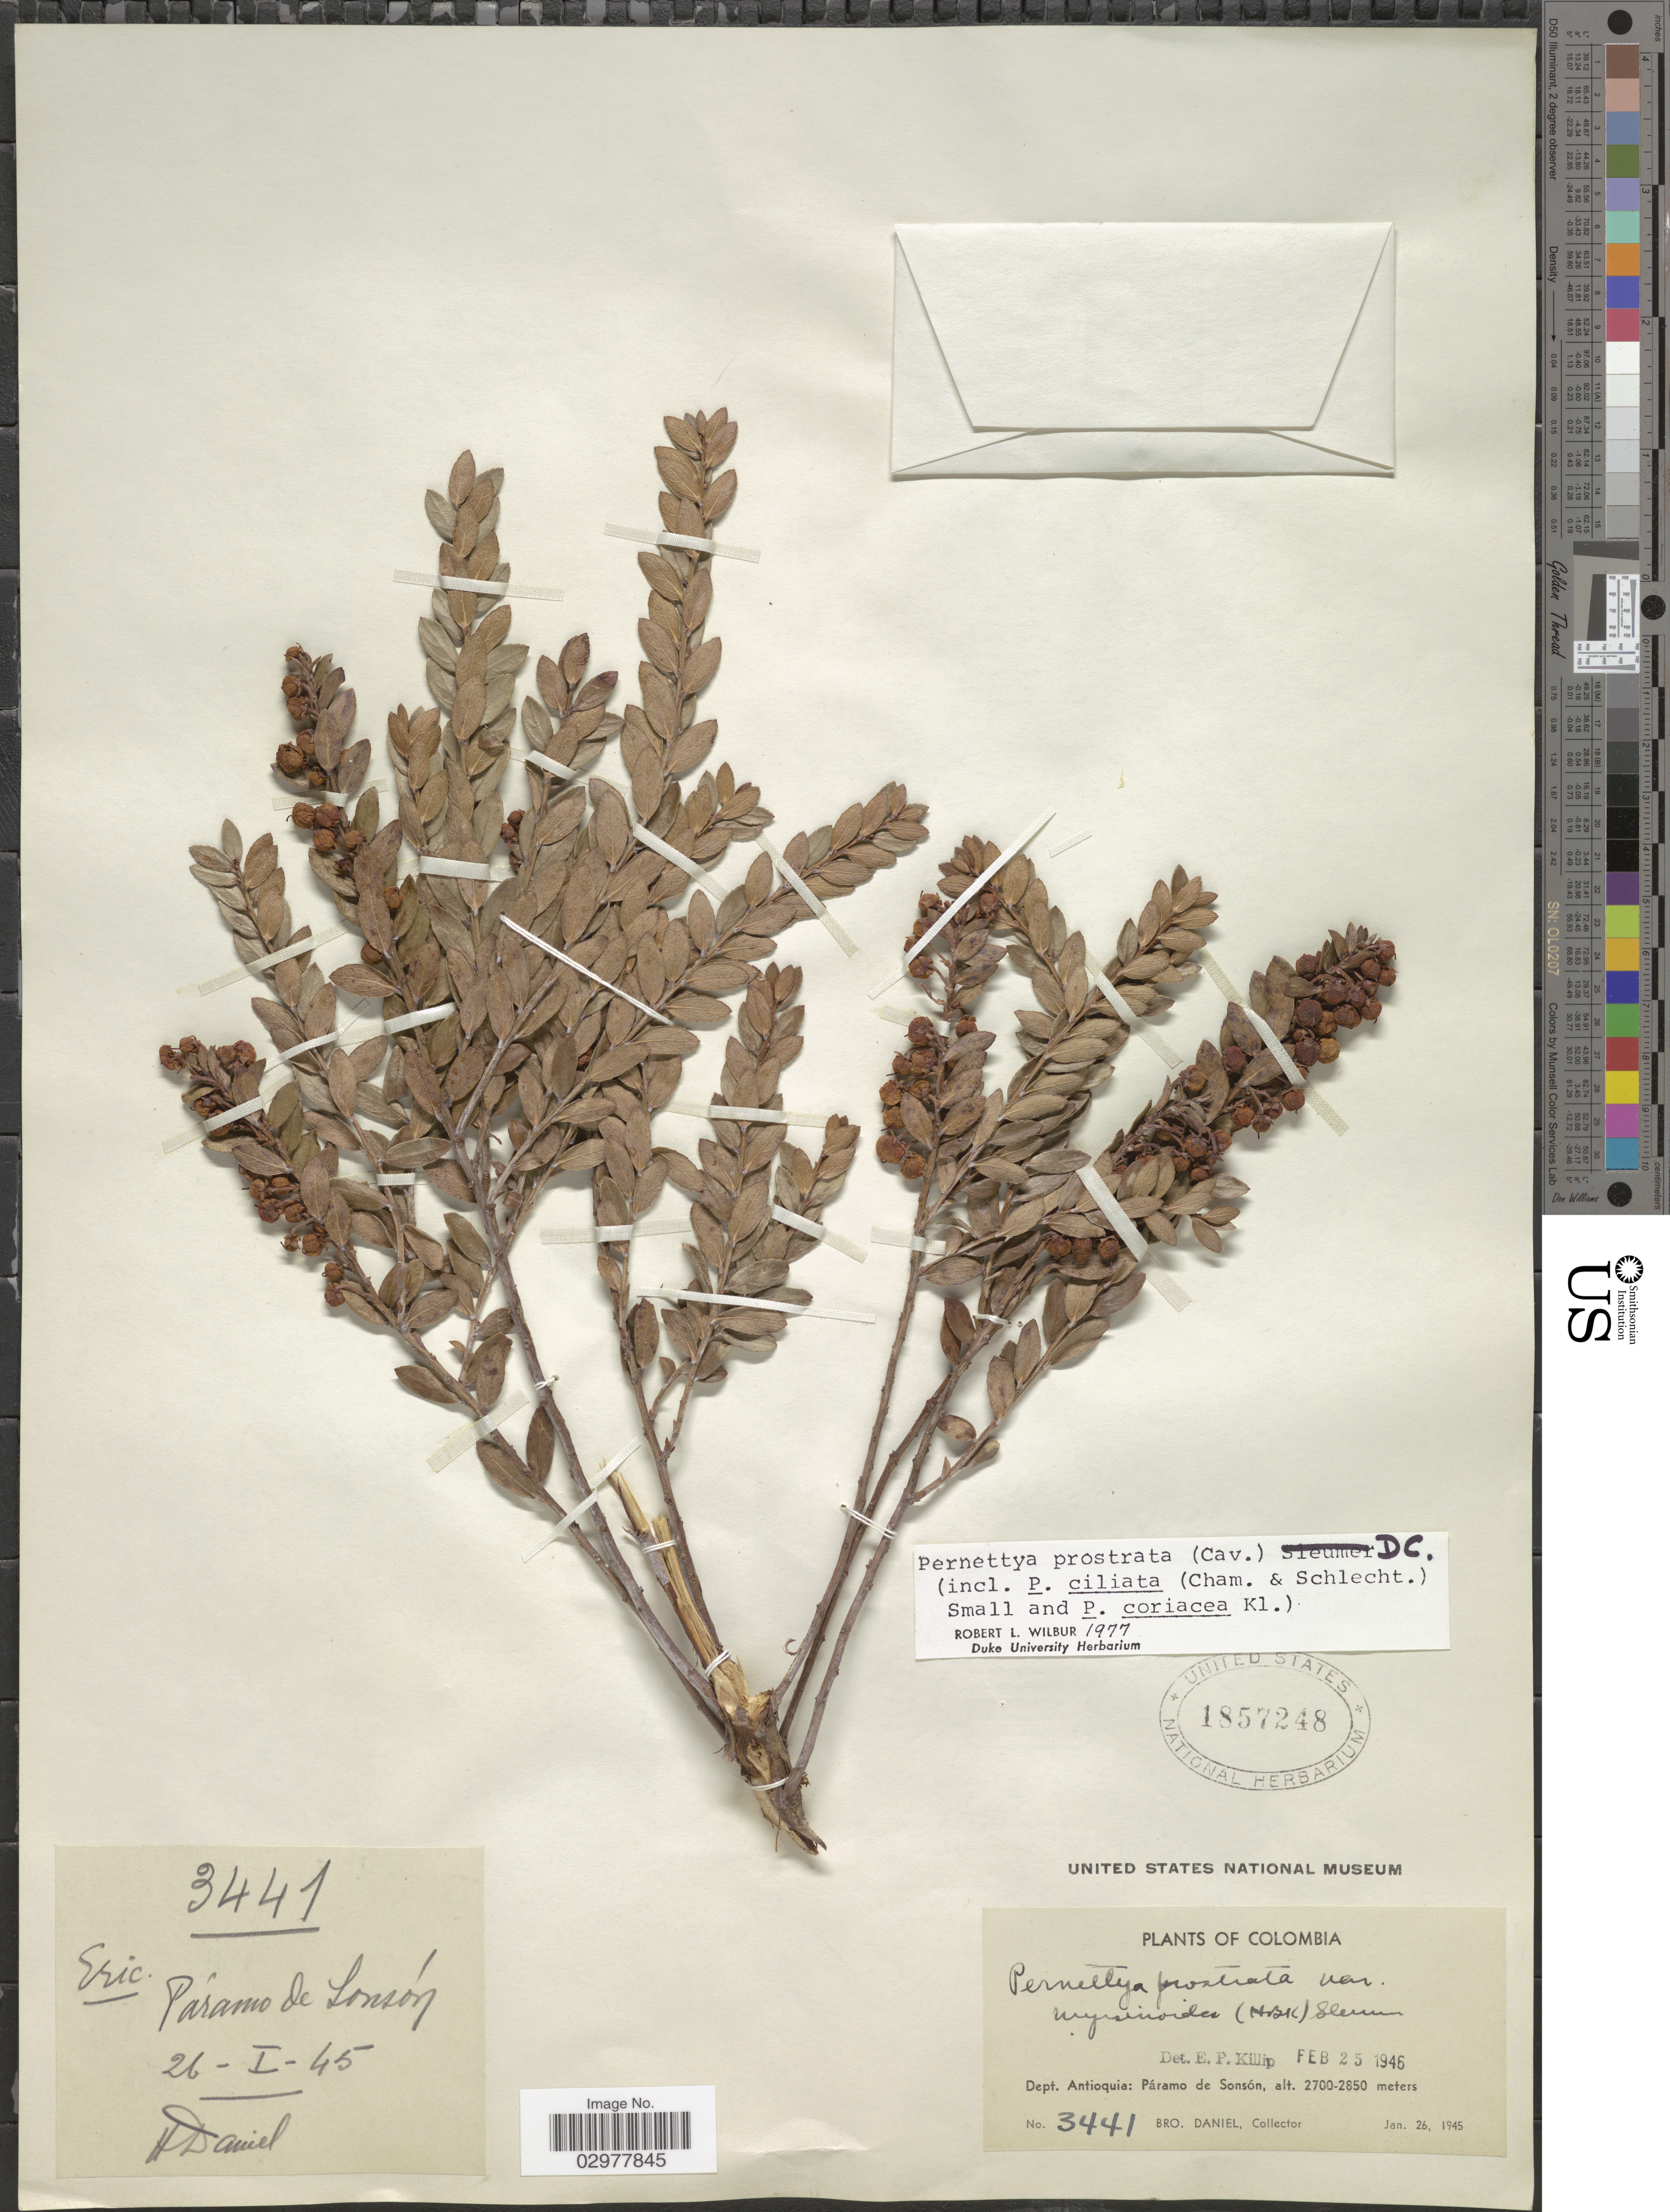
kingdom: Plantae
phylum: Tracheophyta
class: Magnoliopsida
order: Ericales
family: Ericaceae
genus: Pernettya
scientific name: Pernettya prostrata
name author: (Cav.) DC.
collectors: Bro. Daniel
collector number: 3441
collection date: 1945-01-26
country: Colombia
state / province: Antioquia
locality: Dept. Antioquia: Páramo de Sonsón.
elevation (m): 2700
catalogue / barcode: US 1857248